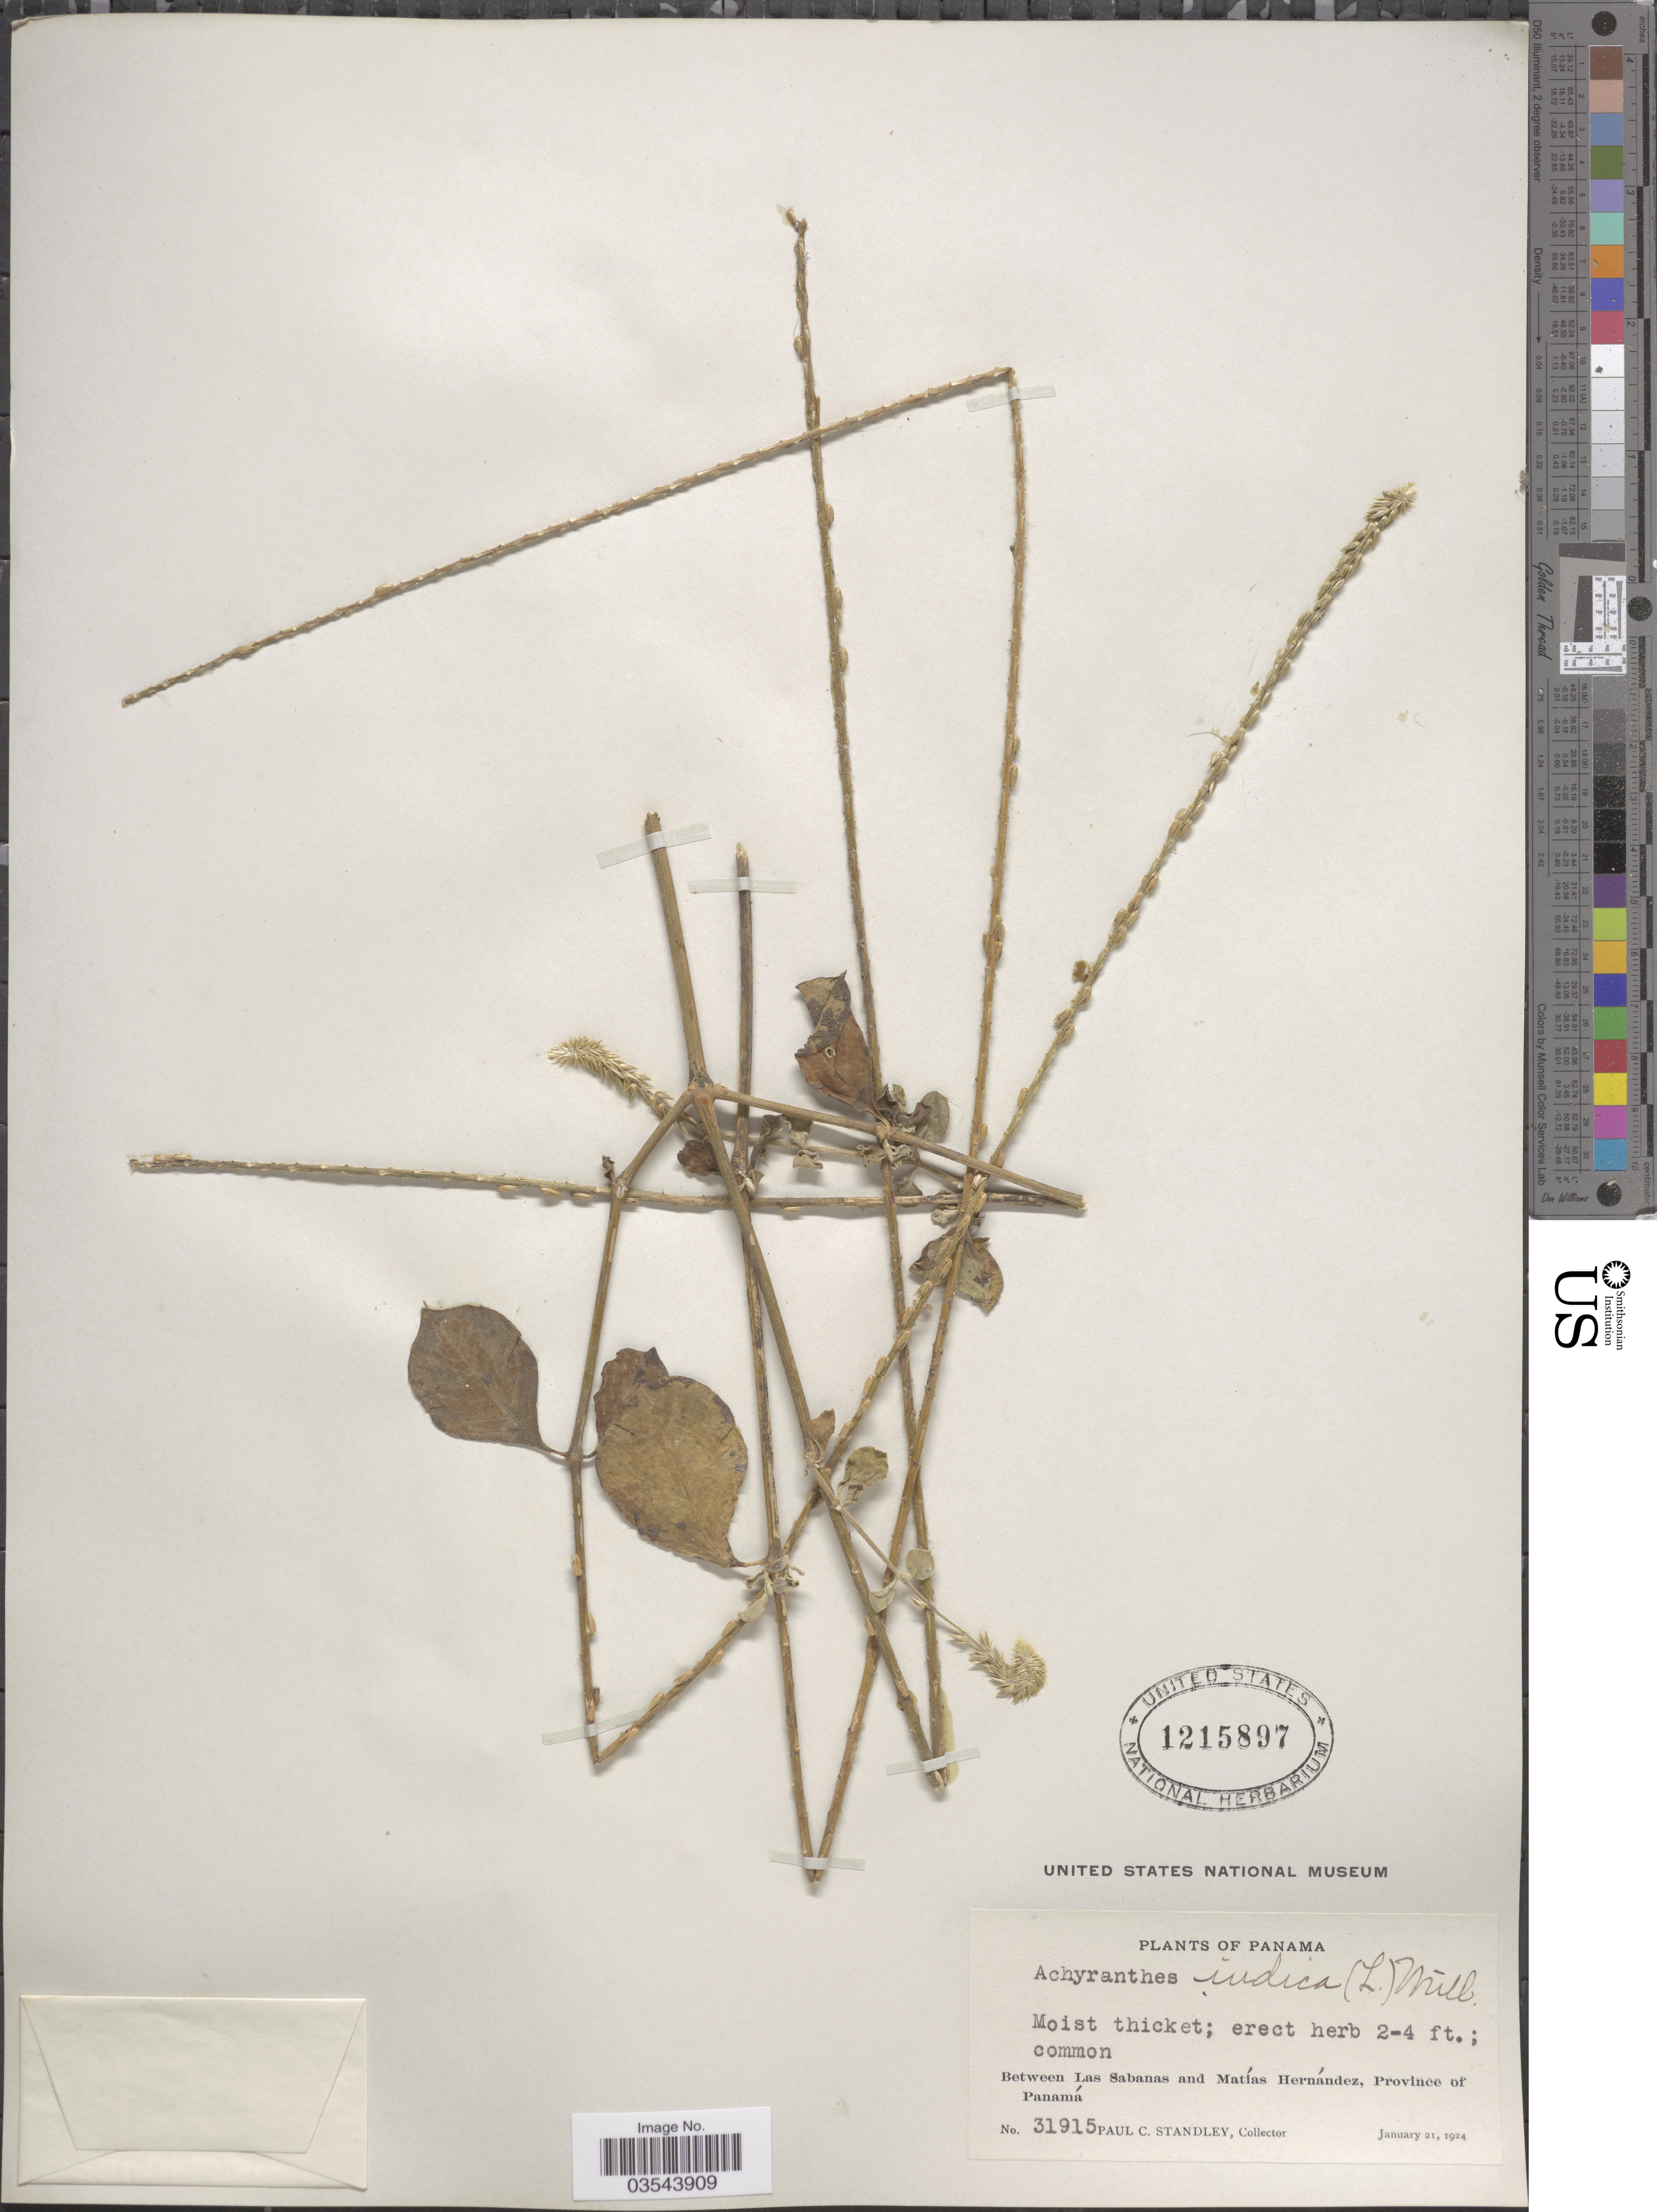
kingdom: Plantae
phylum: Tracheophyta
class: Magnoliopsida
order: Caryophyllales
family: Amaranthaceae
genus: Achyranthes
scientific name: Achyranthes indica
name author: (L.) Mill.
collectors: P. C. Standley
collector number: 31915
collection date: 1924-01-21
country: Panama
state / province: Panamá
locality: Between Las Sabanas and Matías Hernández.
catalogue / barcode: US 1215897